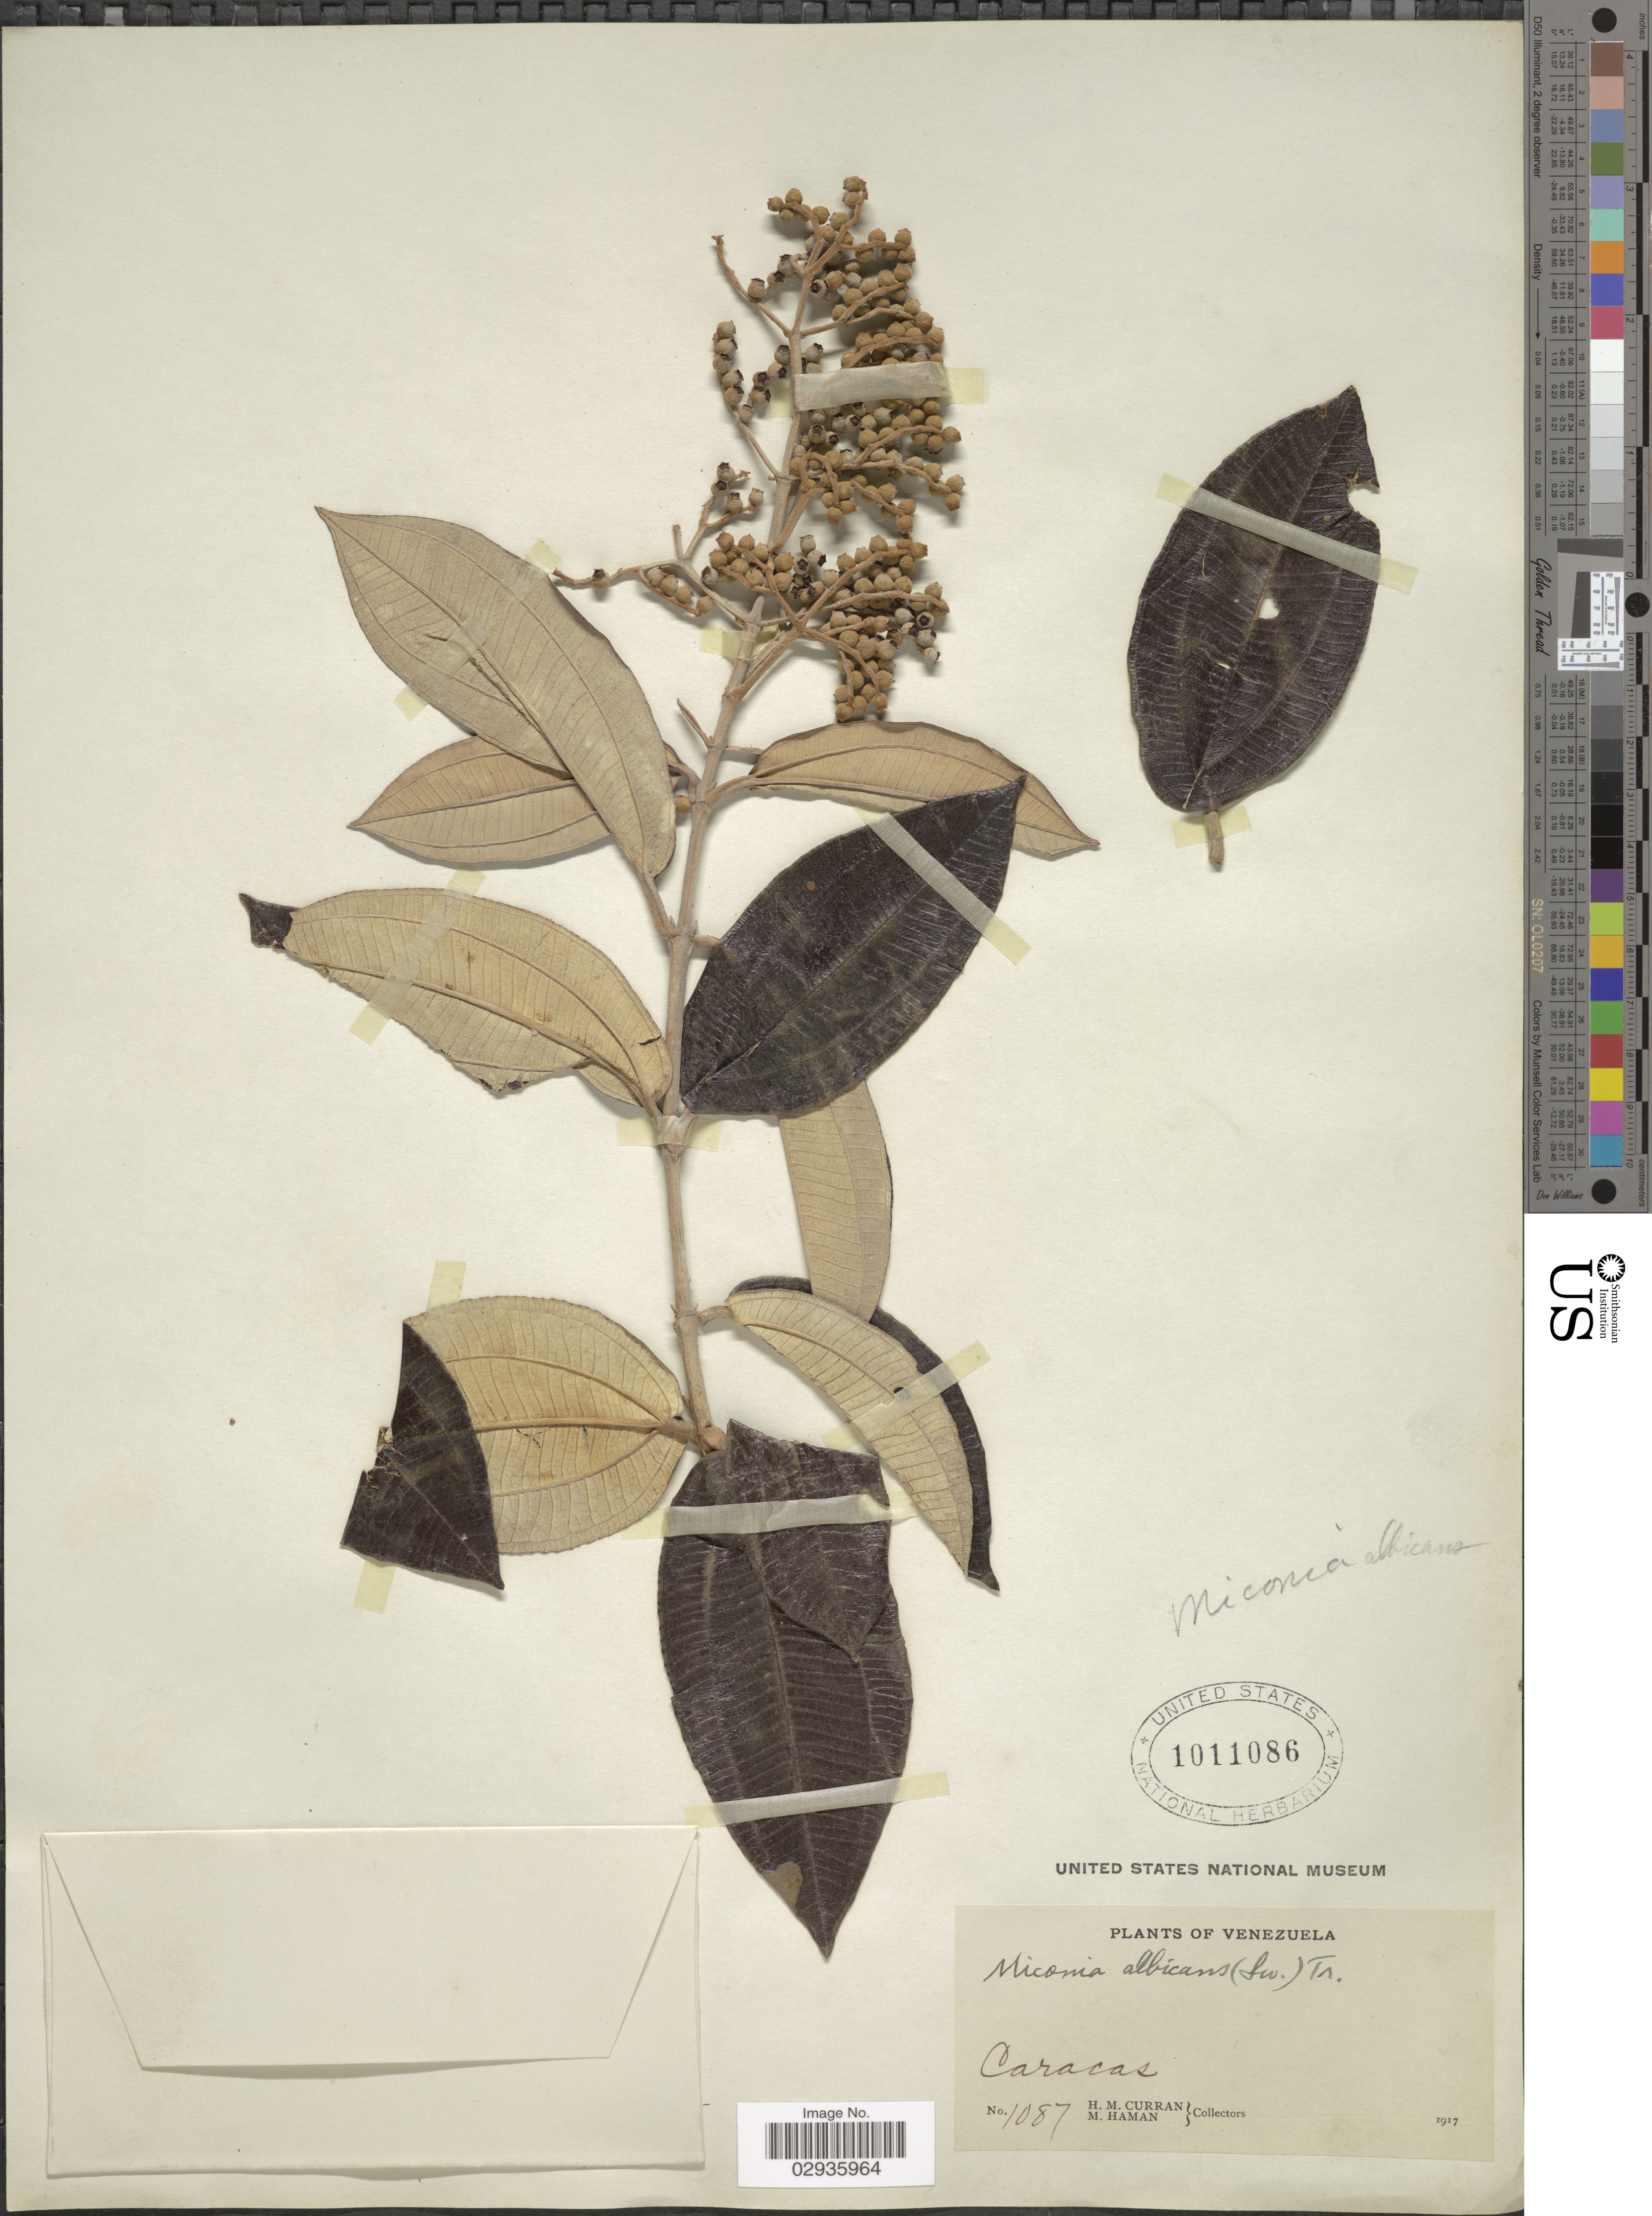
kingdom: Plantae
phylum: Tracheophyta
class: Magnoliopsida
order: Myrtales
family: Melastomataceae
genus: Miconia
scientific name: Miconia albicans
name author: (Sw.) Steud.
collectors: H. M. Curran & M. Haman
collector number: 1087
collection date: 1917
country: Venezuela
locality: Caracas.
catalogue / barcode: US 1011086